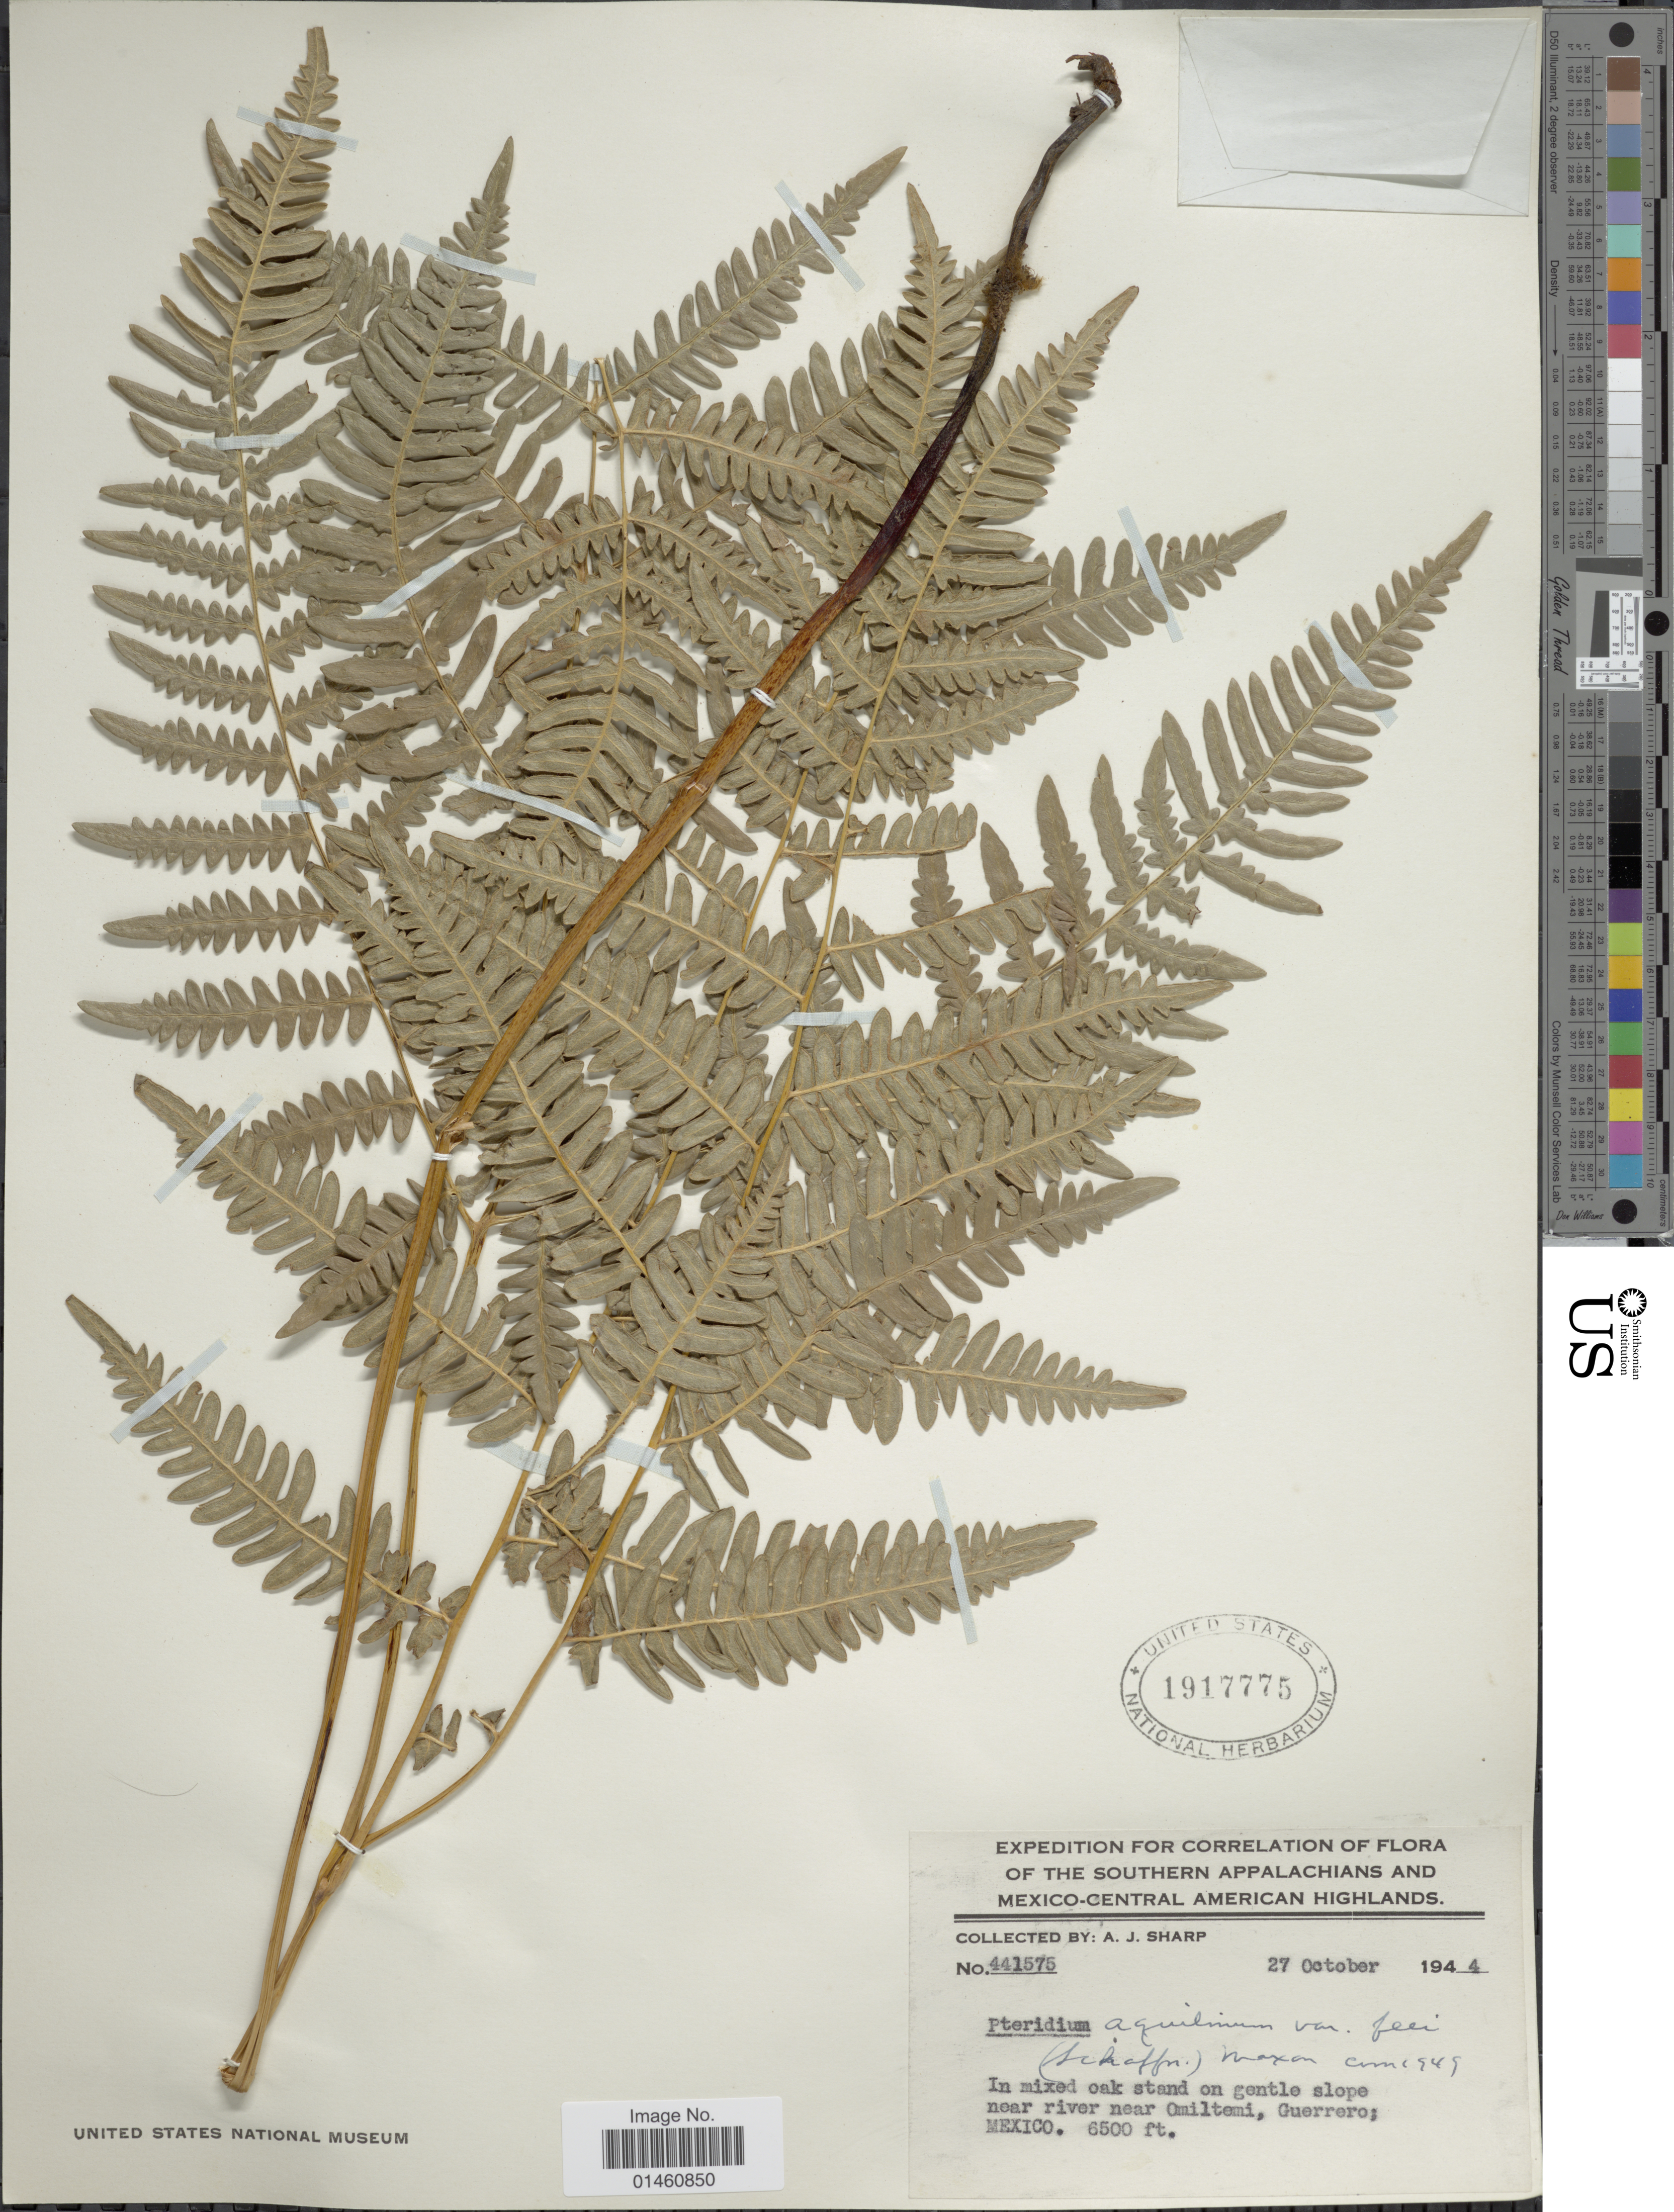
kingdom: Plantae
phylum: Tracheophyta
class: Polypodiopsida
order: Polypodiales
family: Dennstaedtiaceae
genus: Pteridium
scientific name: Pteridium aquilinum var. feei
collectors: A. J. Sharp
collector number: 441575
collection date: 1944-10-27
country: Mexico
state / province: Guerrero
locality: Near river near Omiltemi.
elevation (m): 1981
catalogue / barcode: US 1917775